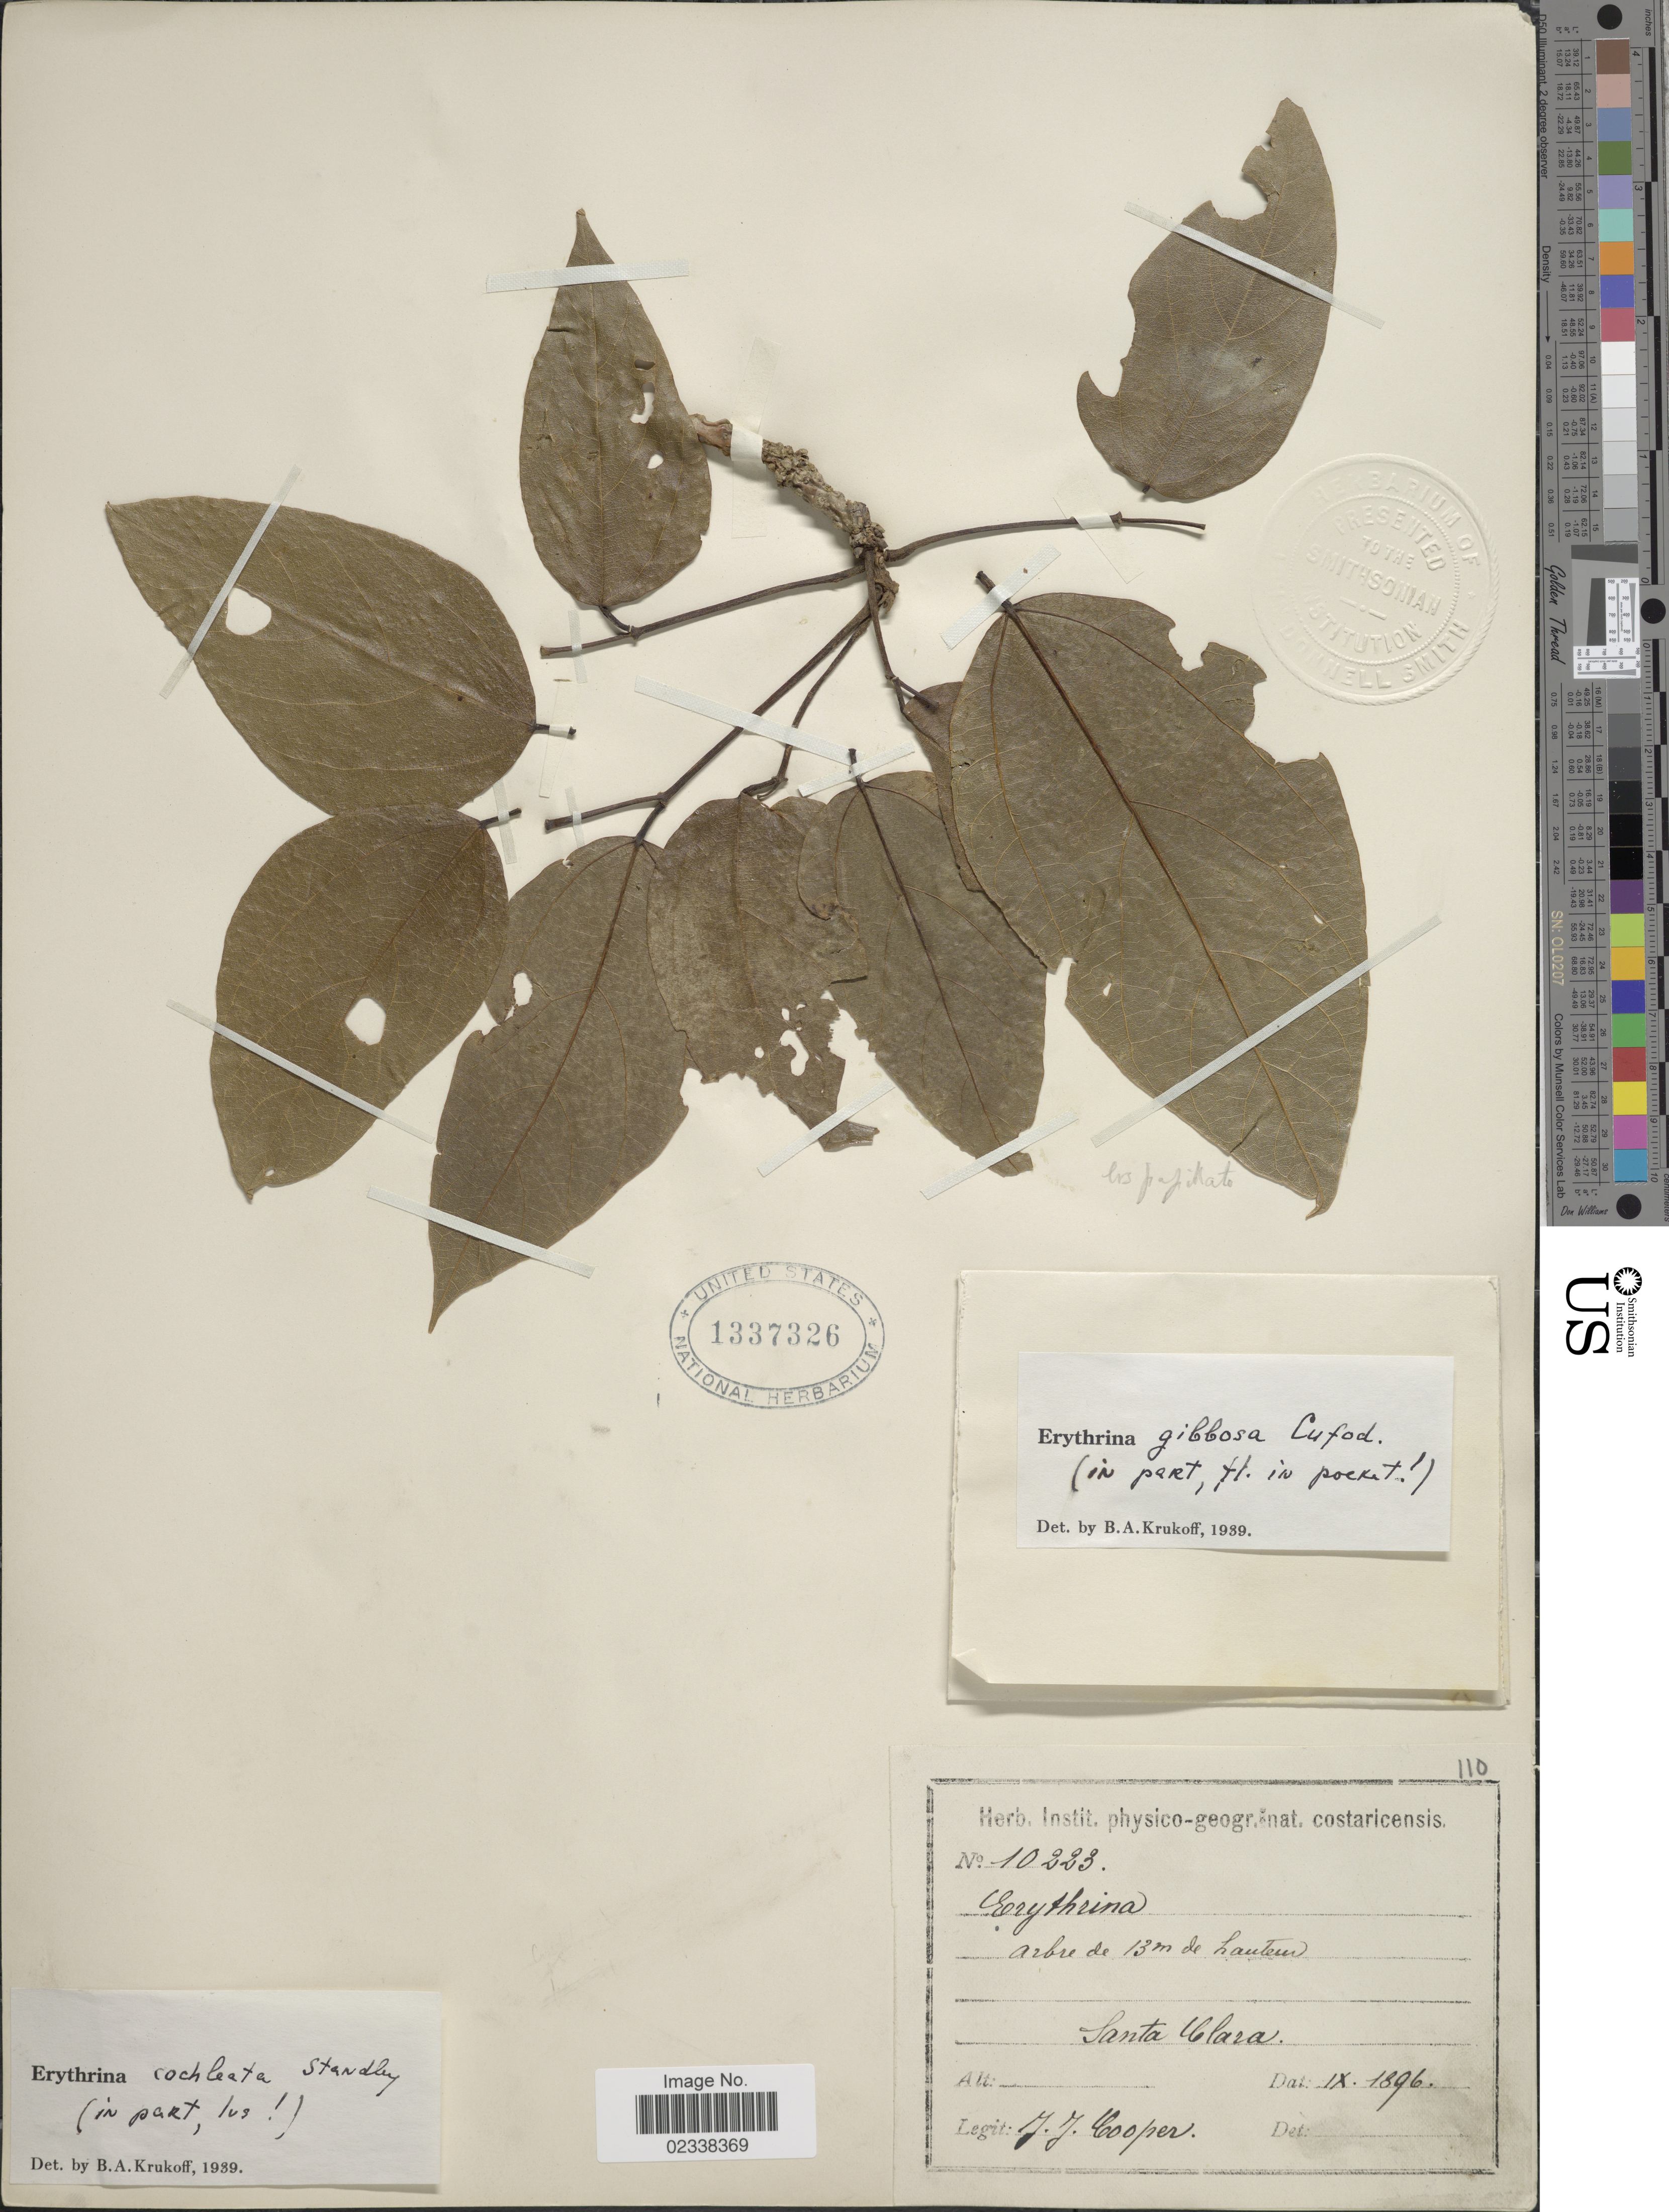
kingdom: Plantae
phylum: Tracheophyta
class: Magnoliopsida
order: Fabales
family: Fabaceae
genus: Erythrina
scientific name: Erythrina cochleata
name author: Standl.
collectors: J. J. Cooper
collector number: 10223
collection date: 1896-09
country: Costa Rica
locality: Santa Clara. Azbre de 13 m de hauteur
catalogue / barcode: US 1337326